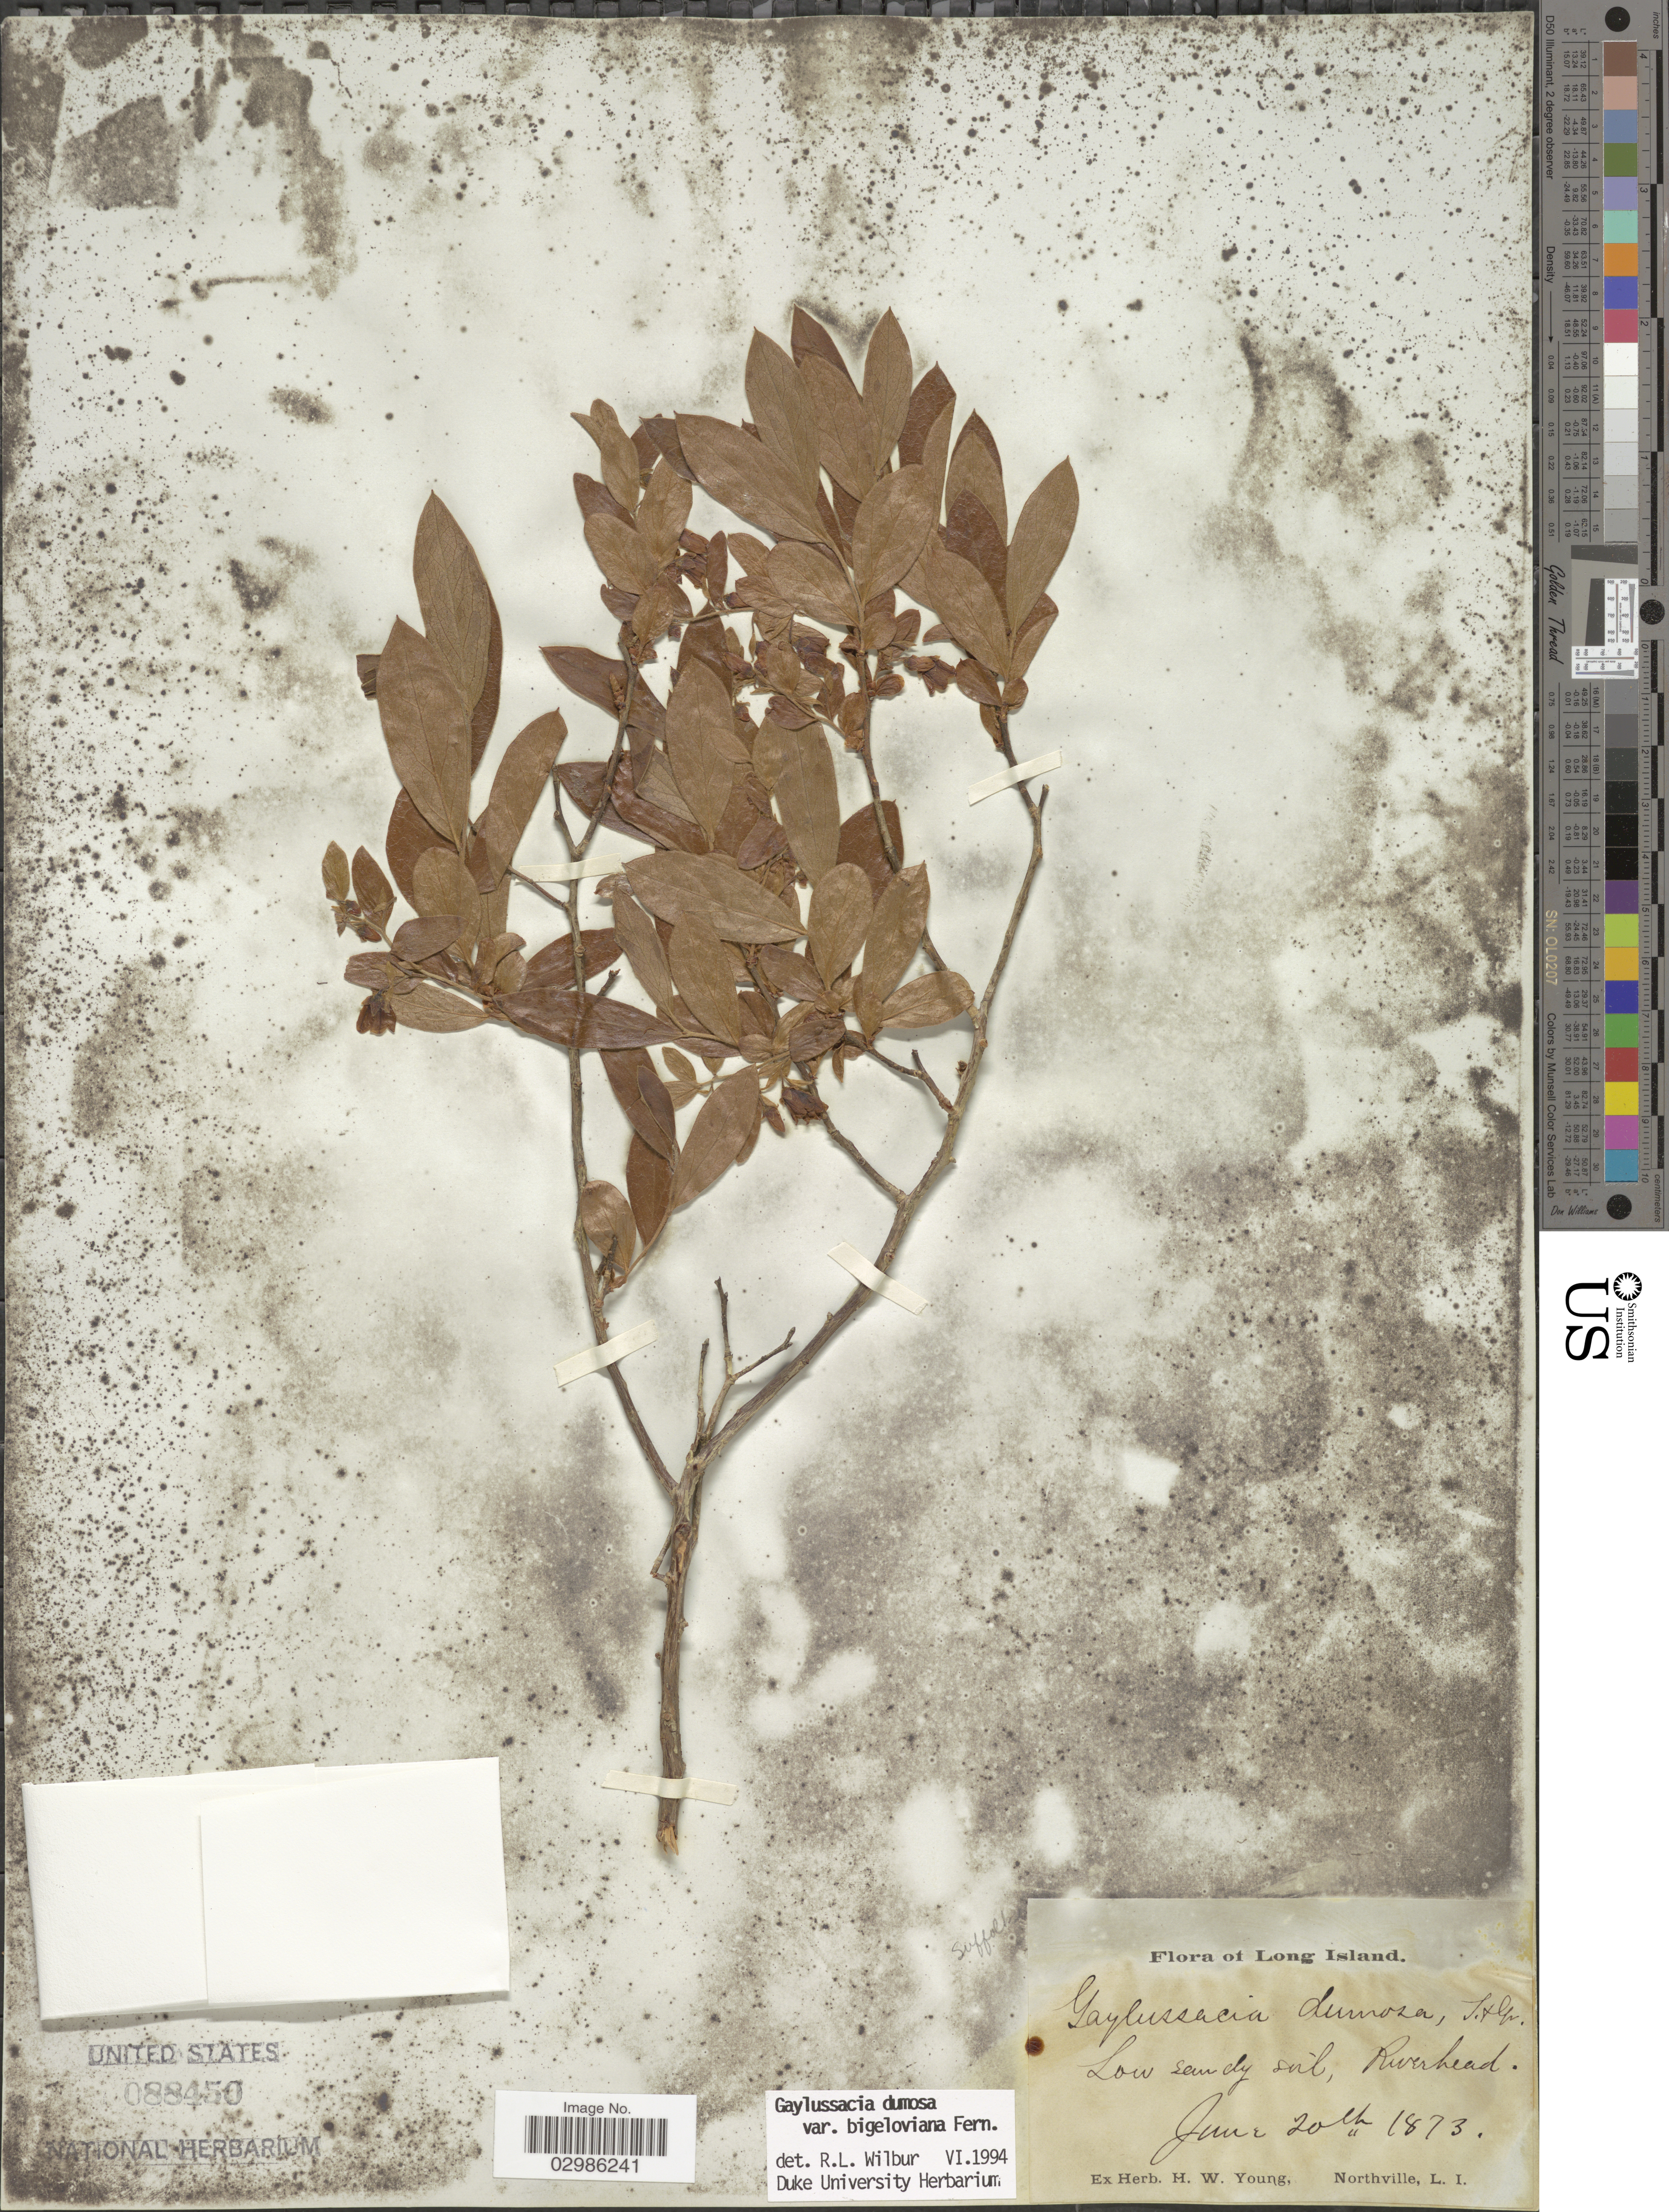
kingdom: Plantae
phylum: Tracheophyta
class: Magnoliopsida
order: Ericales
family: Ericaceae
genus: Gaylussacia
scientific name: Gaylussacia dumosa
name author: (Andrews) Torr. & A. Gray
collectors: ex herb. H.W. Young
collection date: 1873-06-20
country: United States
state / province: New York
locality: Long Island, Riverhead. Suffolk.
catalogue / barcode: US 88450